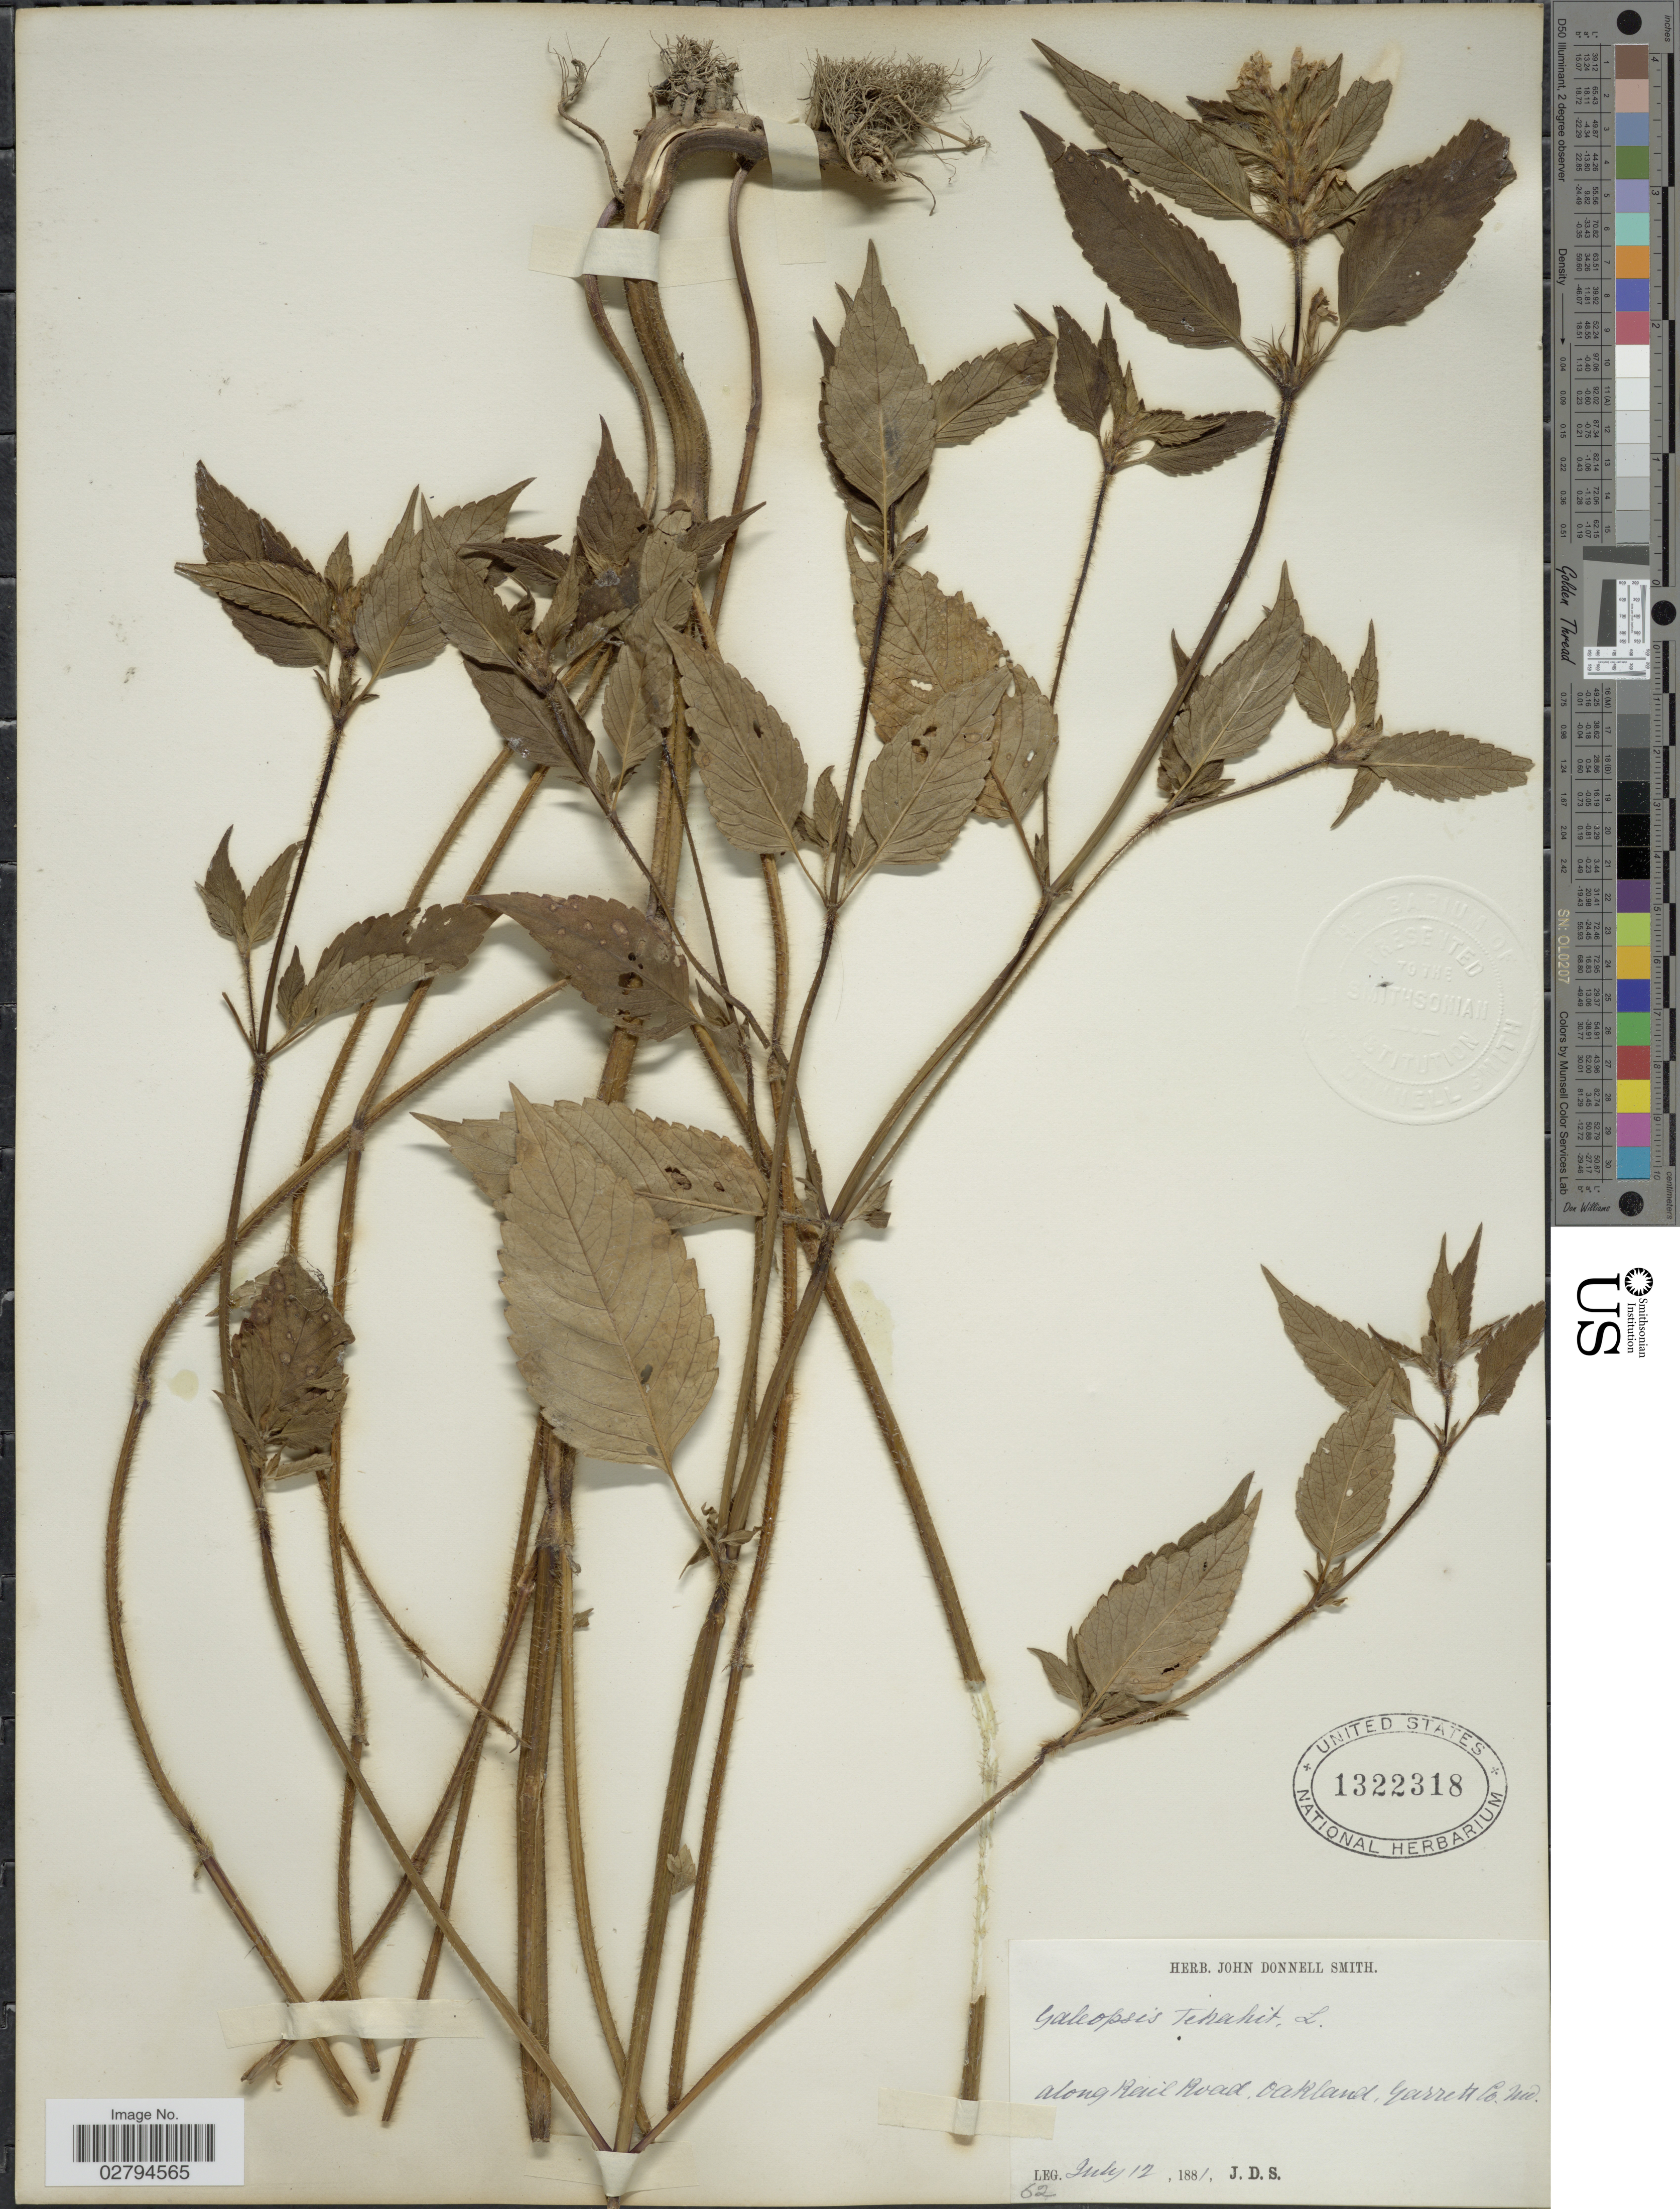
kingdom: Plantae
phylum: Tracheophyta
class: Magnoliopsida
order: Lamiales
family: Lamiaceae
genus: Galeopsis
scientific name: Galeopsis tetrahit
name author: L.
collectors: J. Donnell Smith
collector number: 62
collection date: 1881-07-12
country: United States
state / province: Maryland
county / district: Garrett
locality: Along Rail Road, Oakland, Garrett Co.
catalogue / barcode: US 1322318